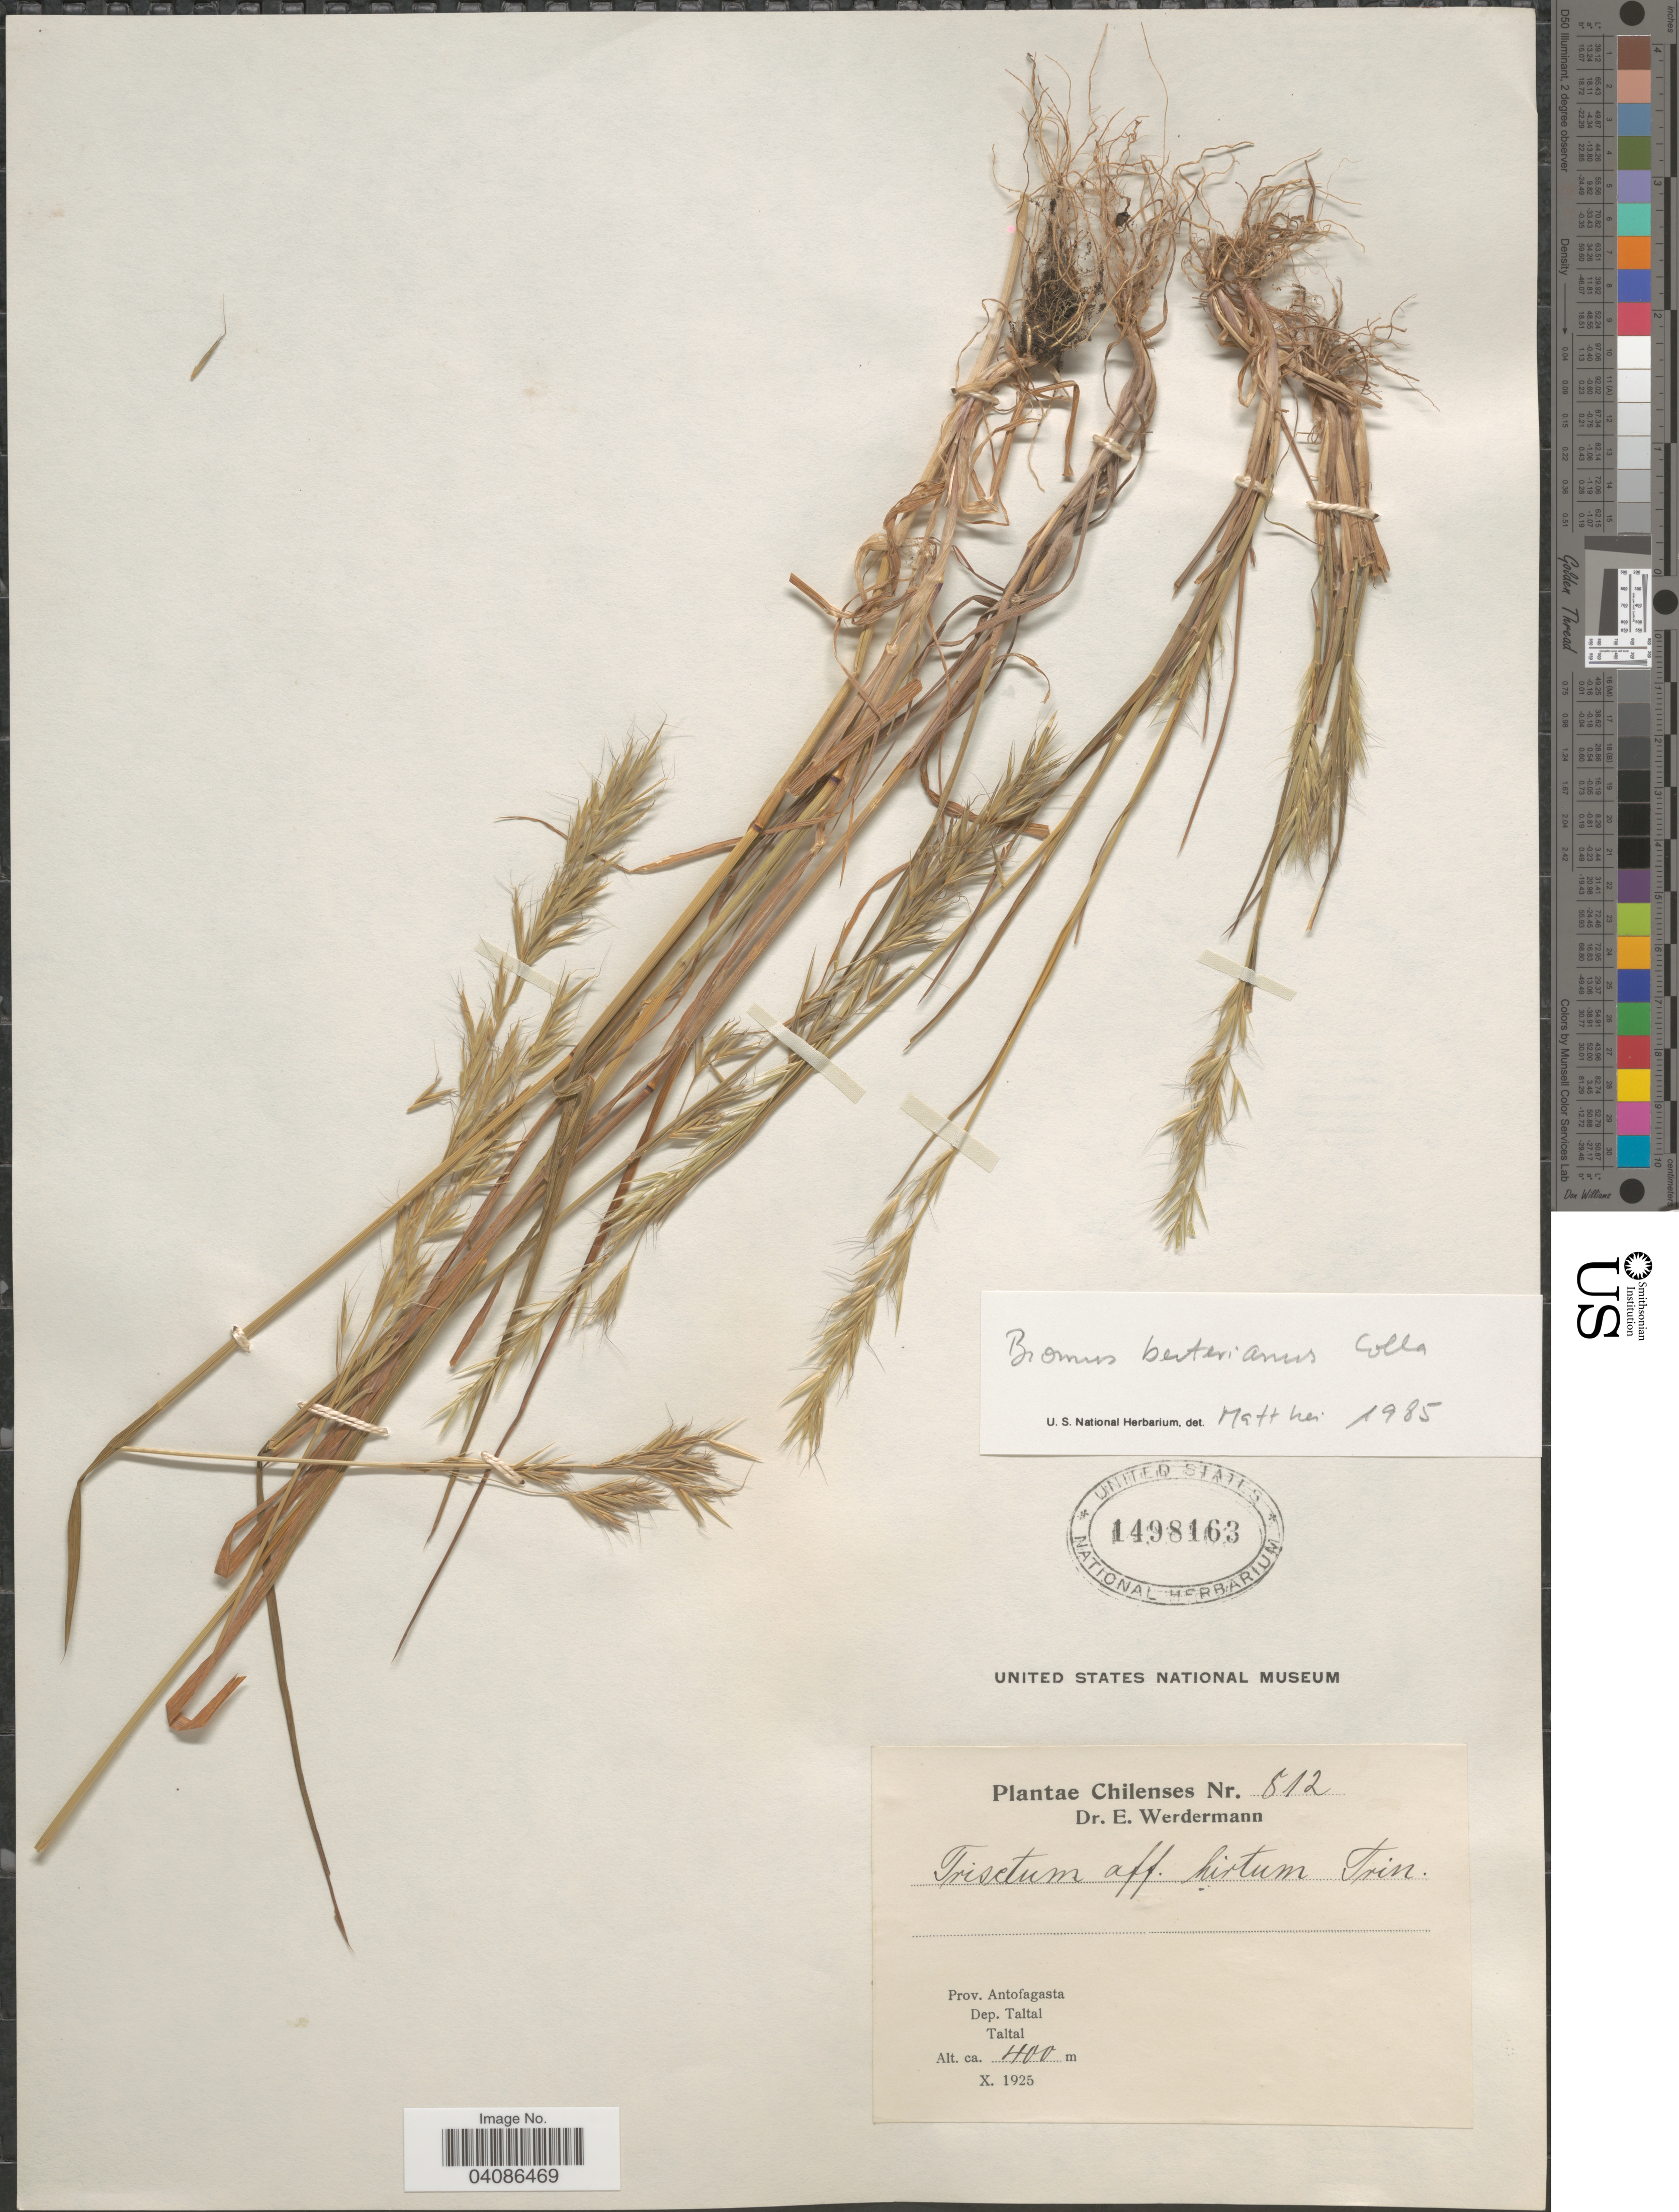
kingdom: Plantae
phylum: Tracheophyta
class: Liliopsida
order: Poales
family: Poaceae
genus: Bromus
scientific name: Bromus berteroanus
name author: Colla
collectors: E. Werdermann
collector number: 812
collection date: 1925-10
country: Chile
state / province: Antofagasta (II)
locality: Dep. Taltal. Taltal.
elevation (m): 400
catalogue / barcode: US 1498163